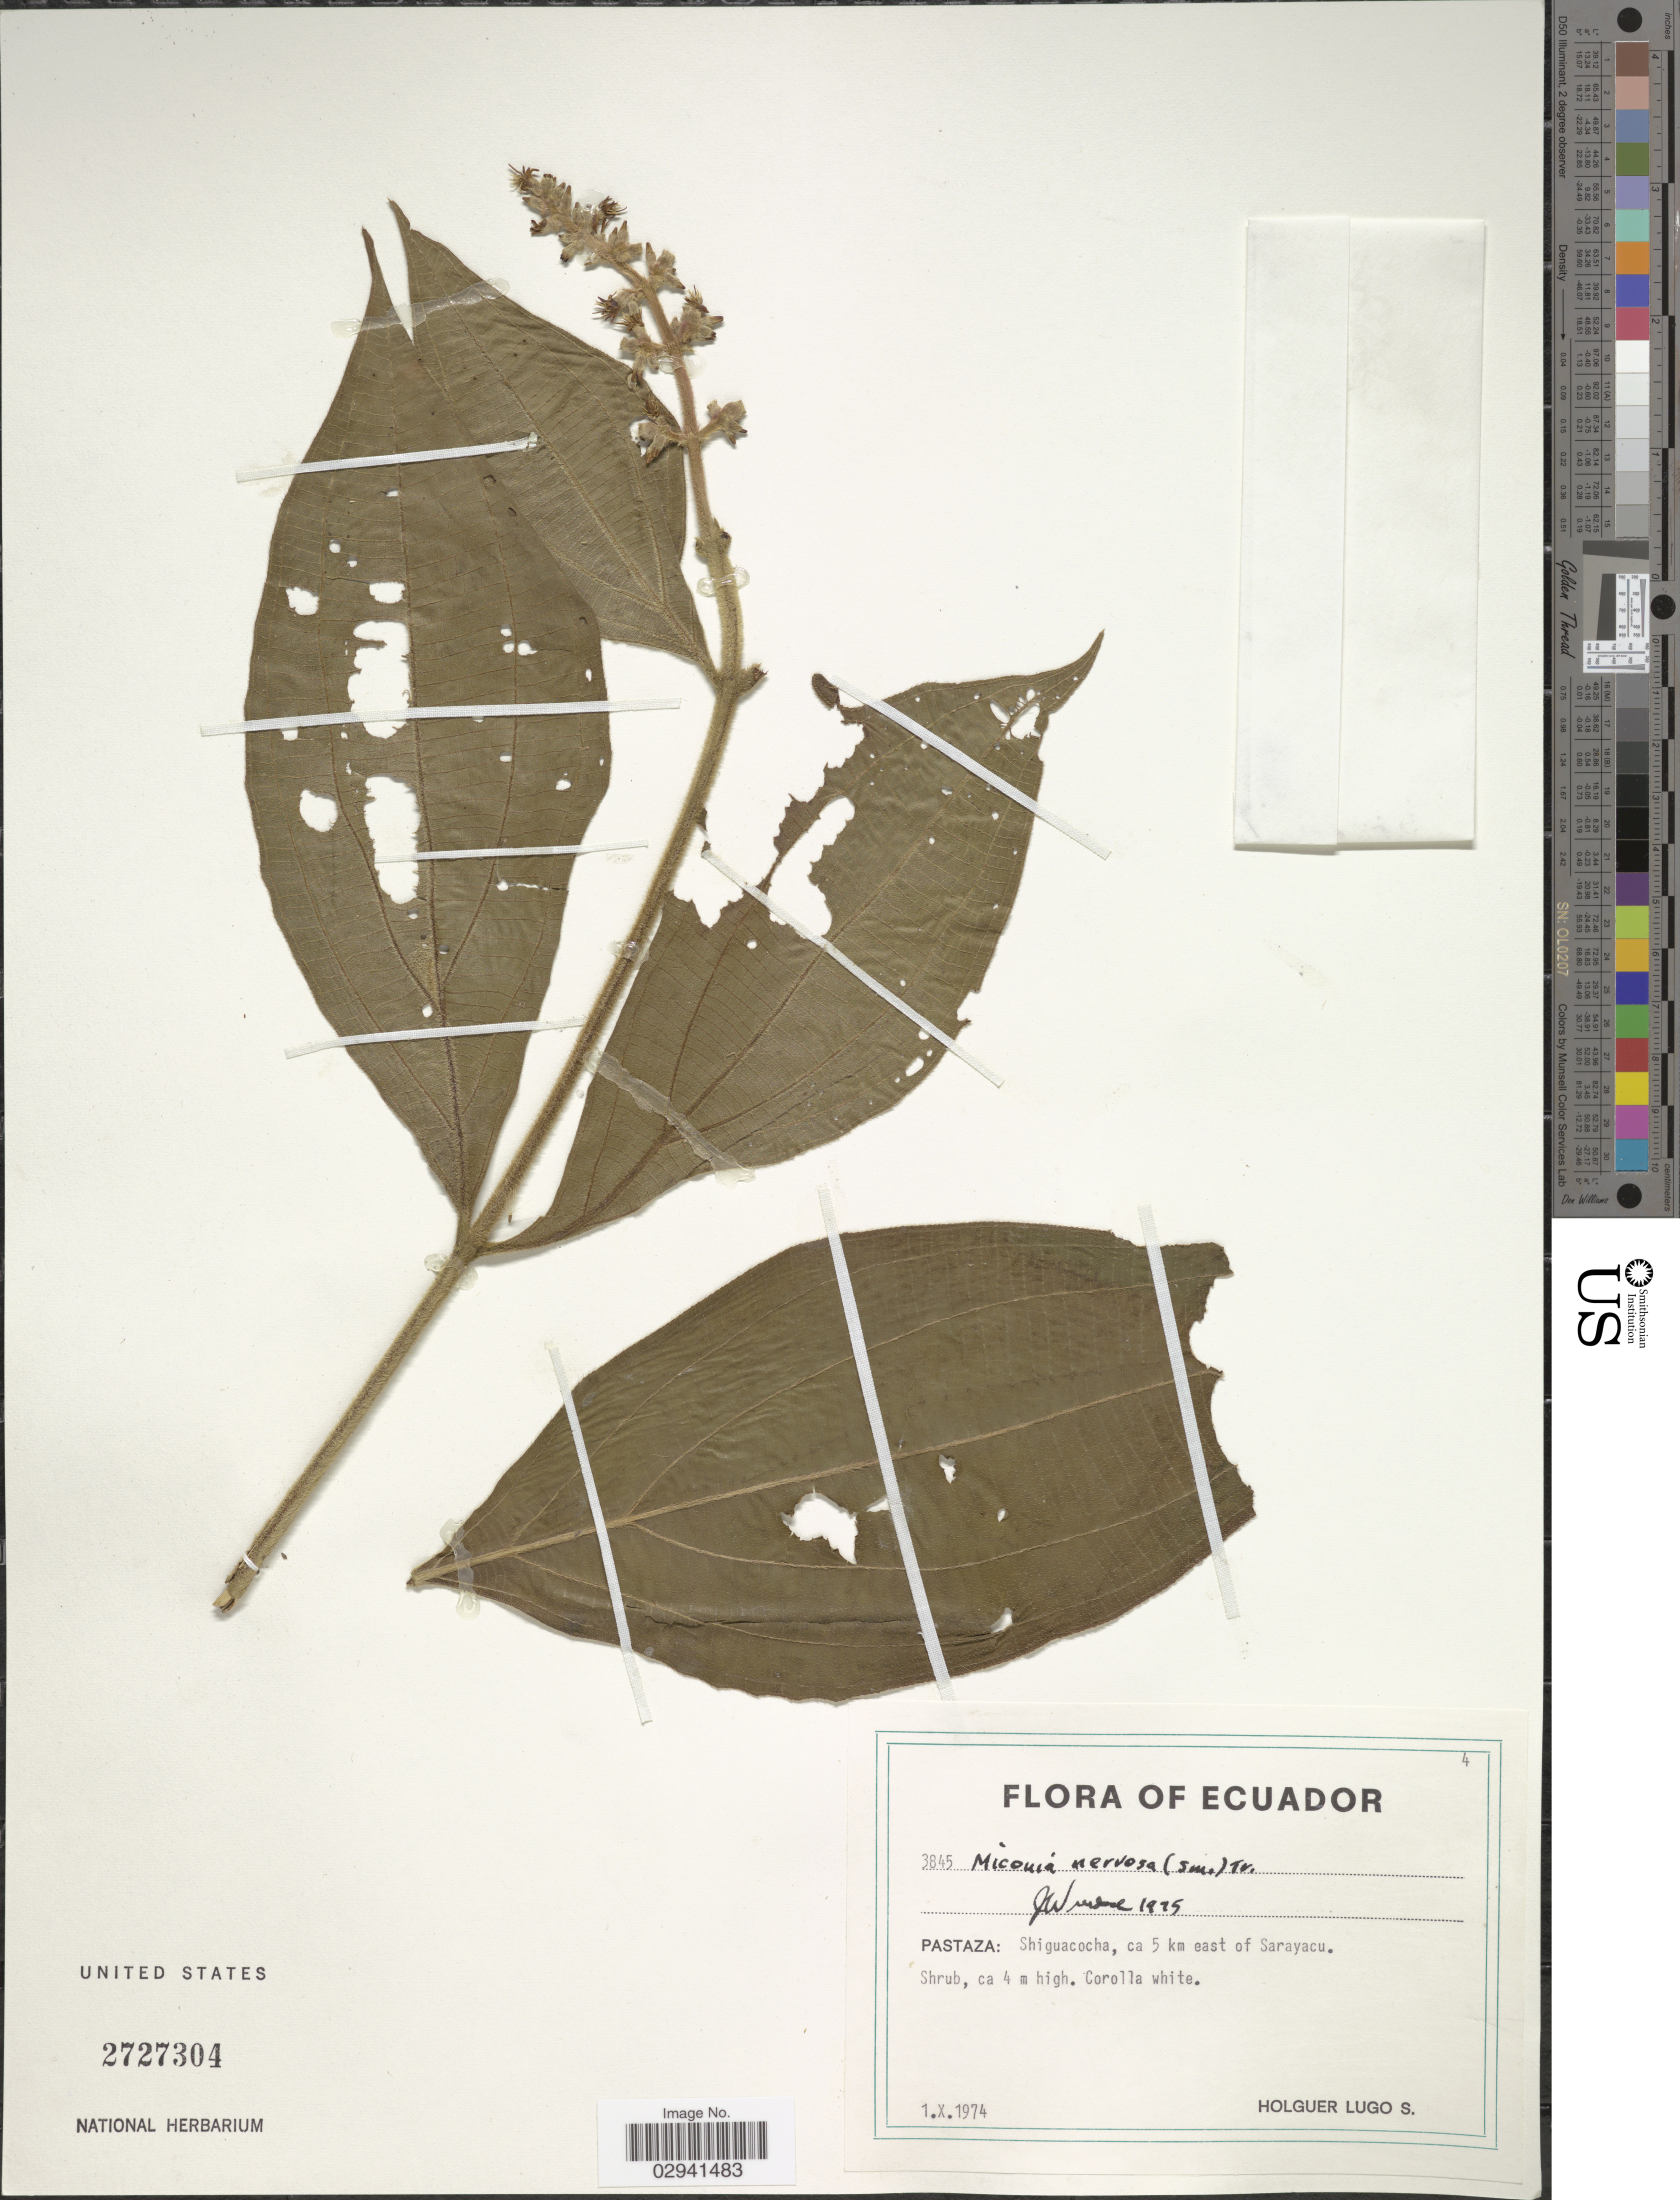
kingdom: Plantae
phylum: Tracheophyta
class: Magnoliopsida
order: Myrtales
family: Melastomataceae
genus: Miconia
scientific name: Miconia nervosa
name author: (Sm.) Triana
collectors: H. Lugo S.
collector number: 3845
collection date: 1974-10-01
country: Ecuador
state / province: Pastaza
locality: Shiguacocha, ca 5 km east of Sarayacu.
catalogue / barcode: US 2727304